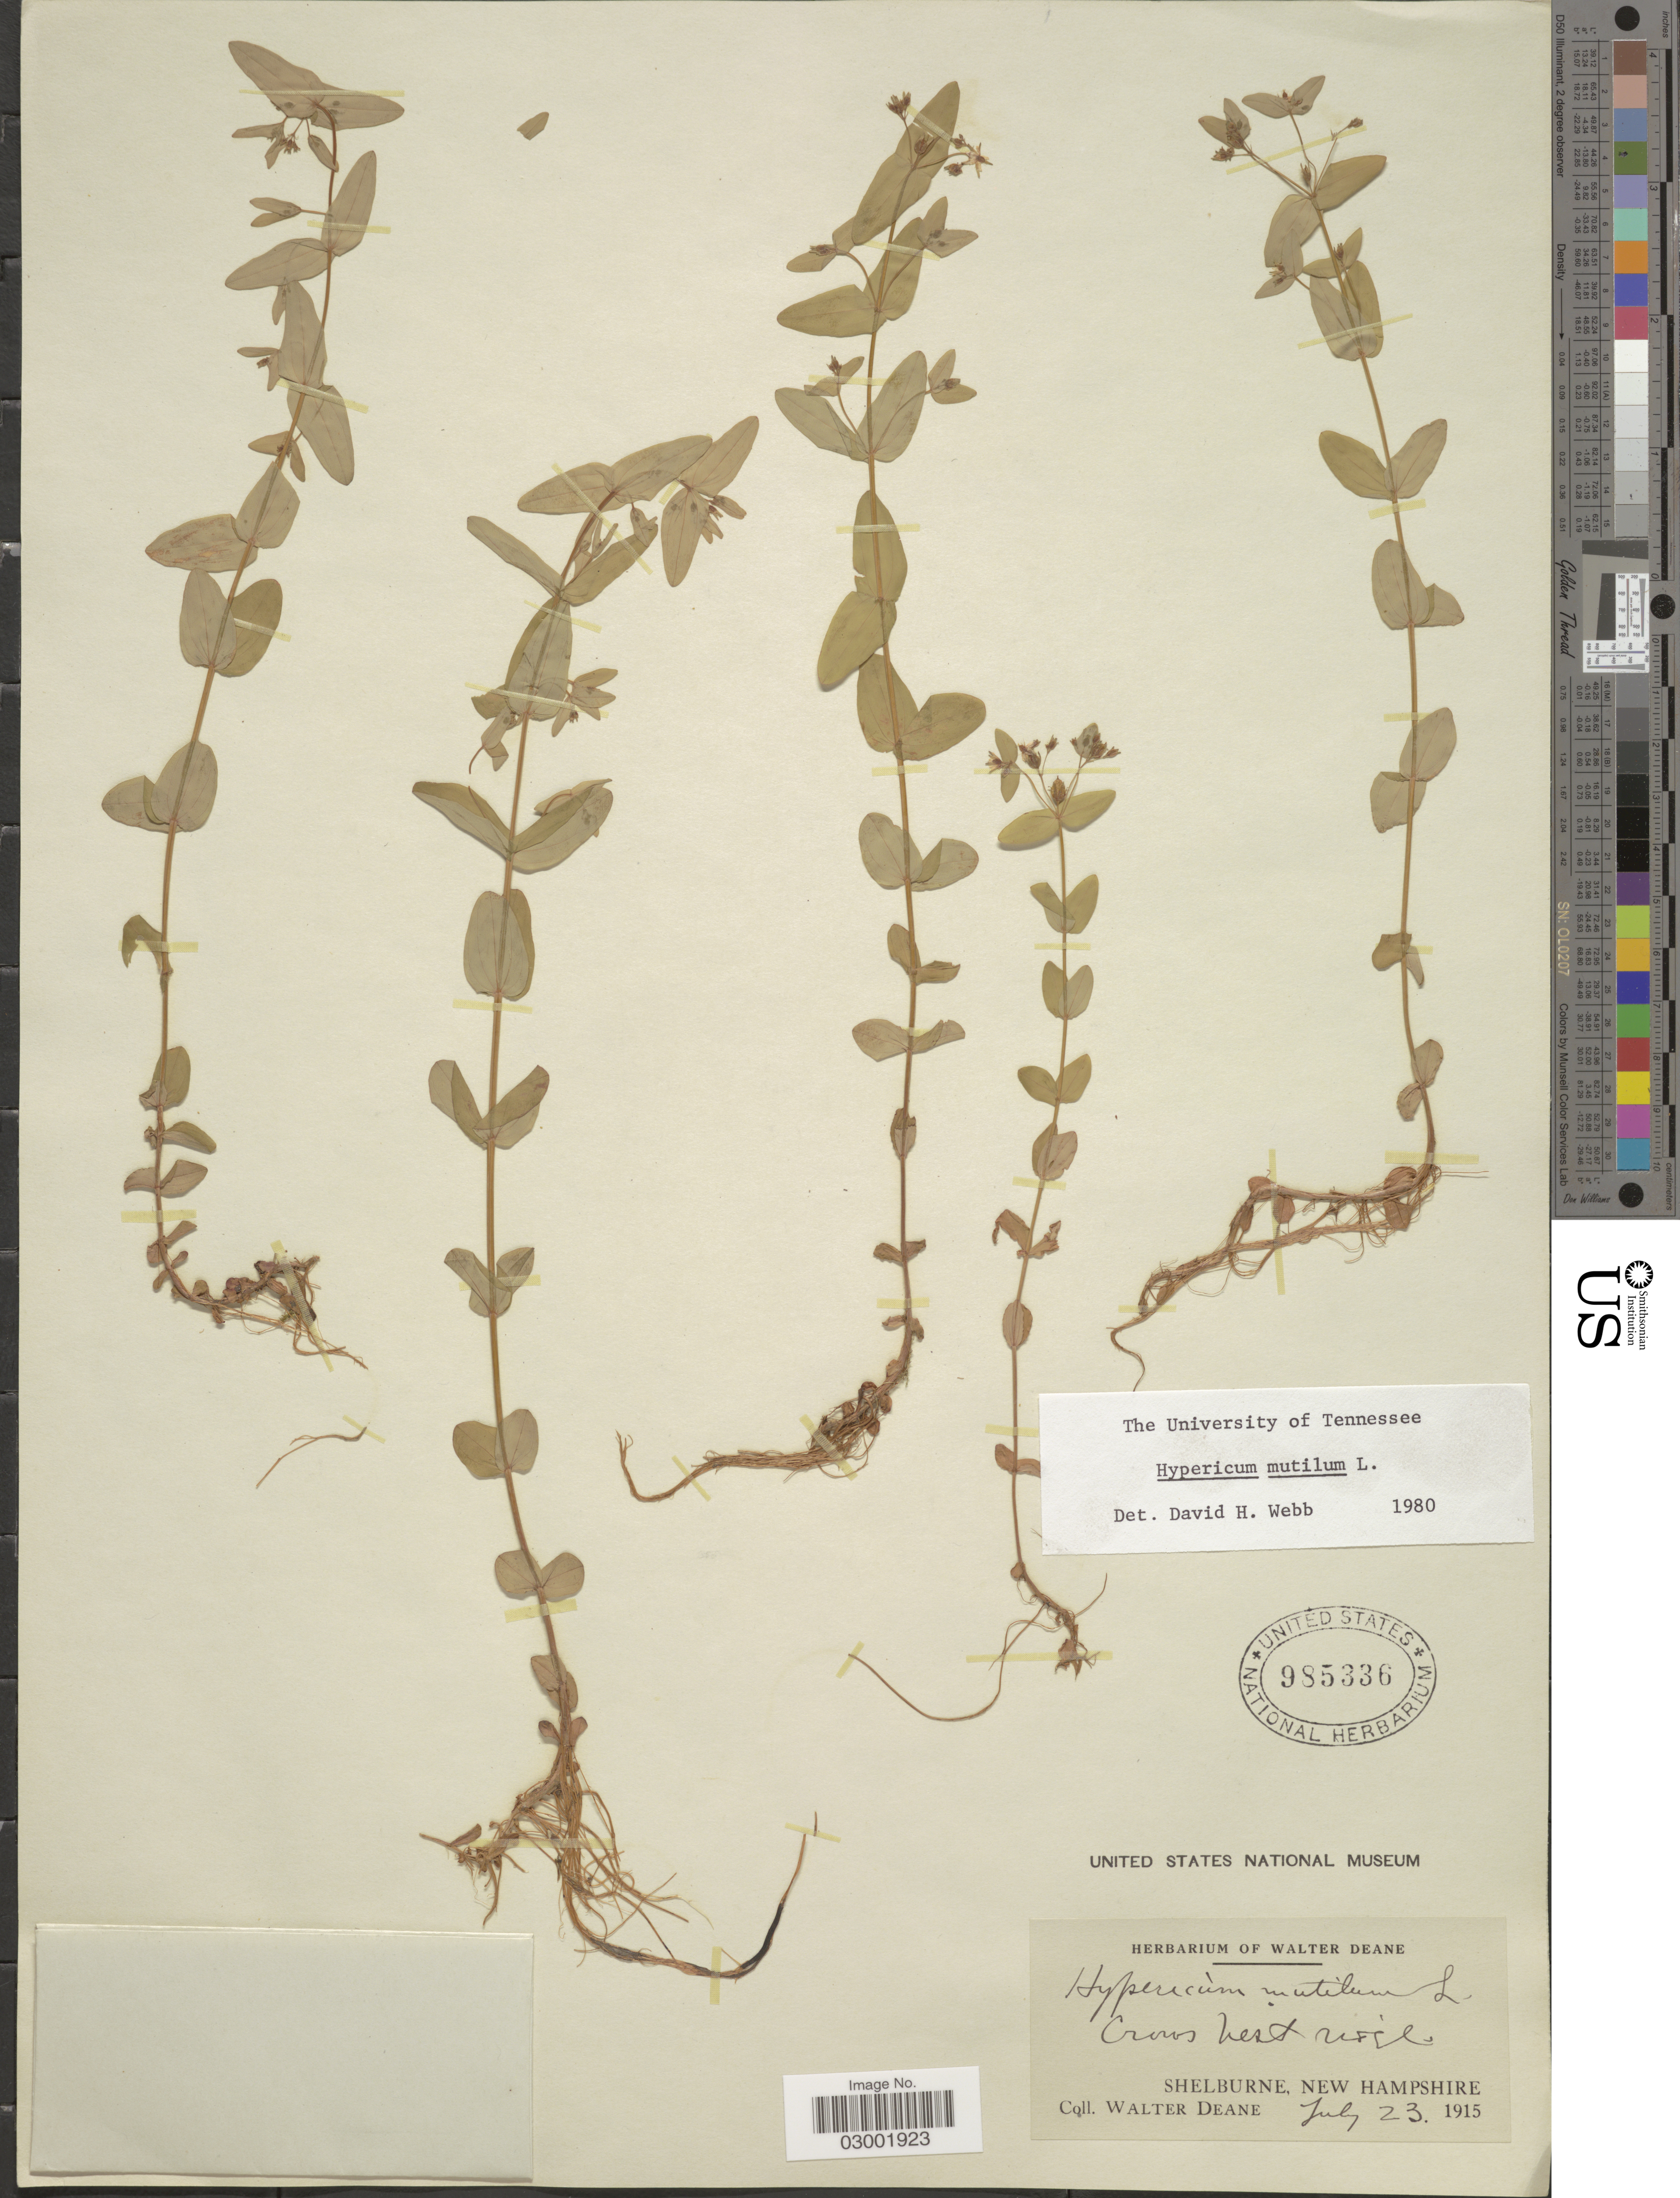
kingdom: Plantae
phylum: Tracheophyta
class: Magnoliopsida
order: Malpighiales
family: Hypericaceae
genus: Hypericum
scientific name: Hypericum mutilum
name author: L.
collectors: W. Deane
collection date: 1915-07-23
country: United States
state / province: New Hampshire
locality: Shelburne.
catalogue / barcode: US 985336